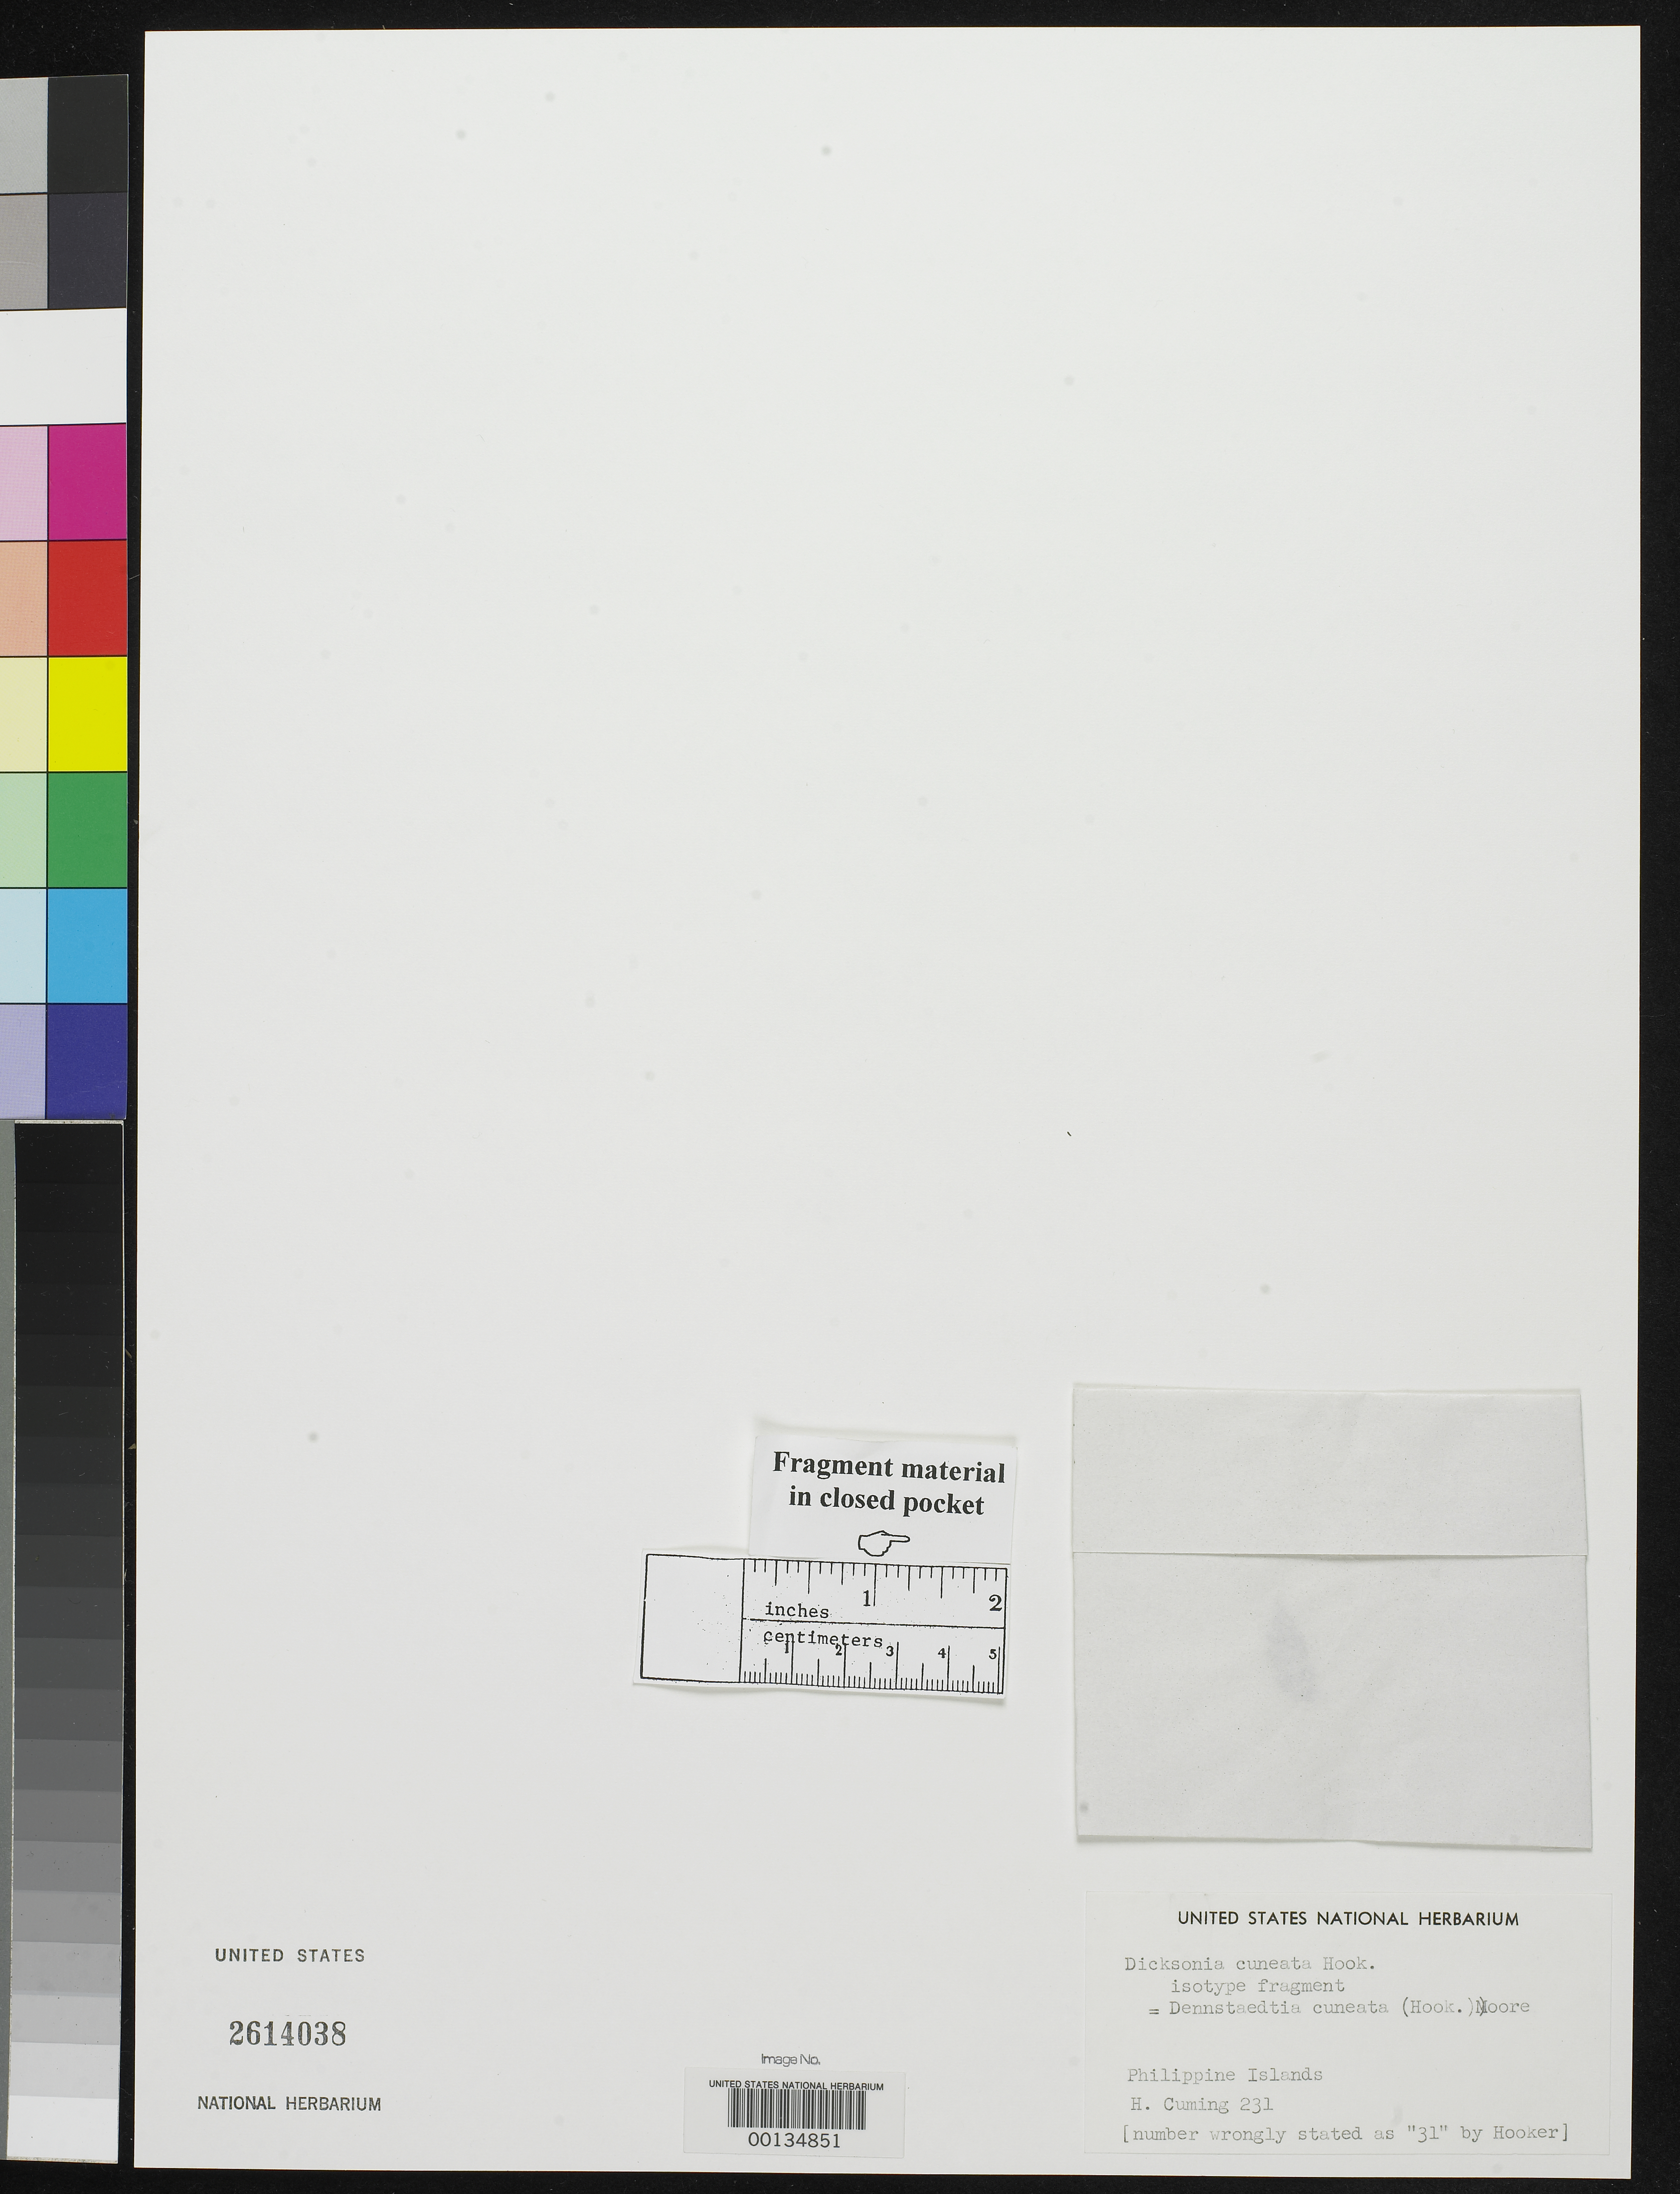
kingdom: Plantae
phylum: Tracheophyta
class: Polypodiopsida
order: Cyatheales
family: Dicksoniaceae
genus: Dicksonia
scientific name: Dicksonia cuneata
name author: Hook.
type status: Isotype Fragment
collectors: H. Cuming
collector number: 231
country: Philippines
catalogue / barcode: US 2614038